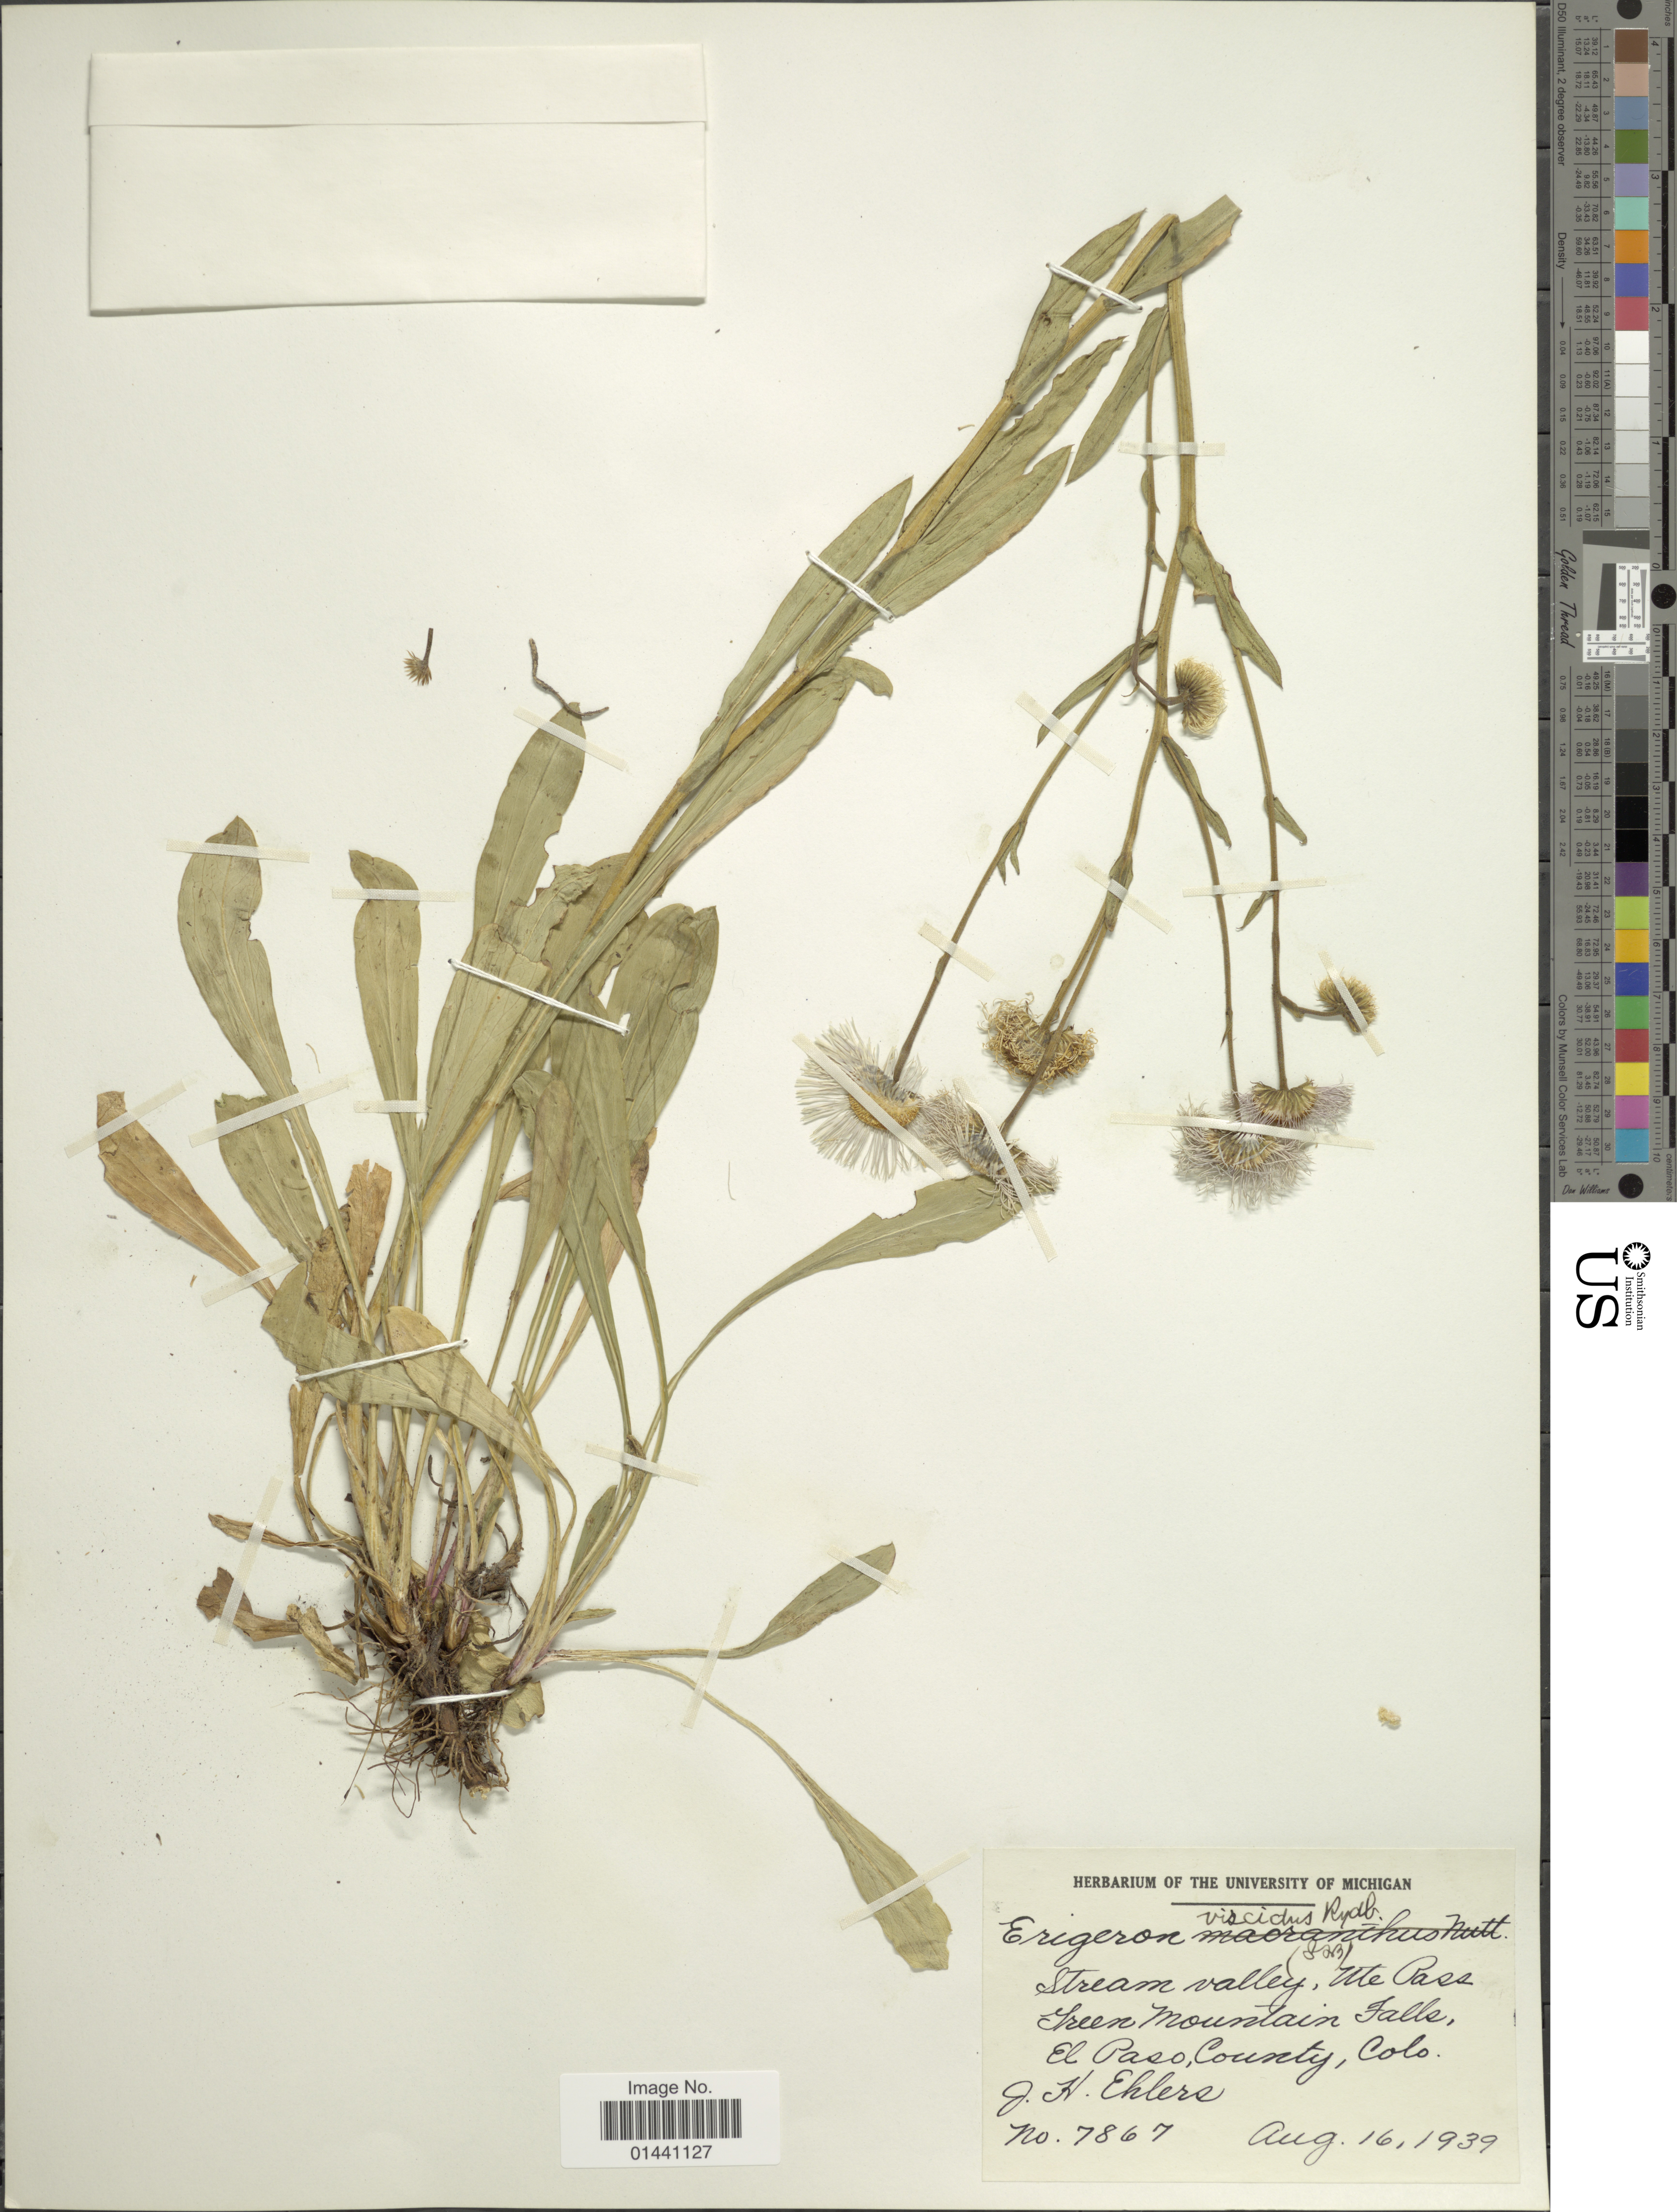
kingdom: Plantae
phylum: Tracheophyta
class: Magnoliopsida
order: Asterales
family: Asteraceae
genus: Erigeron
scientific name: Erigeron viscidus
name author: Rydb.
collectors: J. H. Ehlers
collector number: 7867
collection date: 1939-08-16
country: United States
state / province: Colorado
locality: Stream valley, Ute Pass, green Mountain Falls, El Paso County